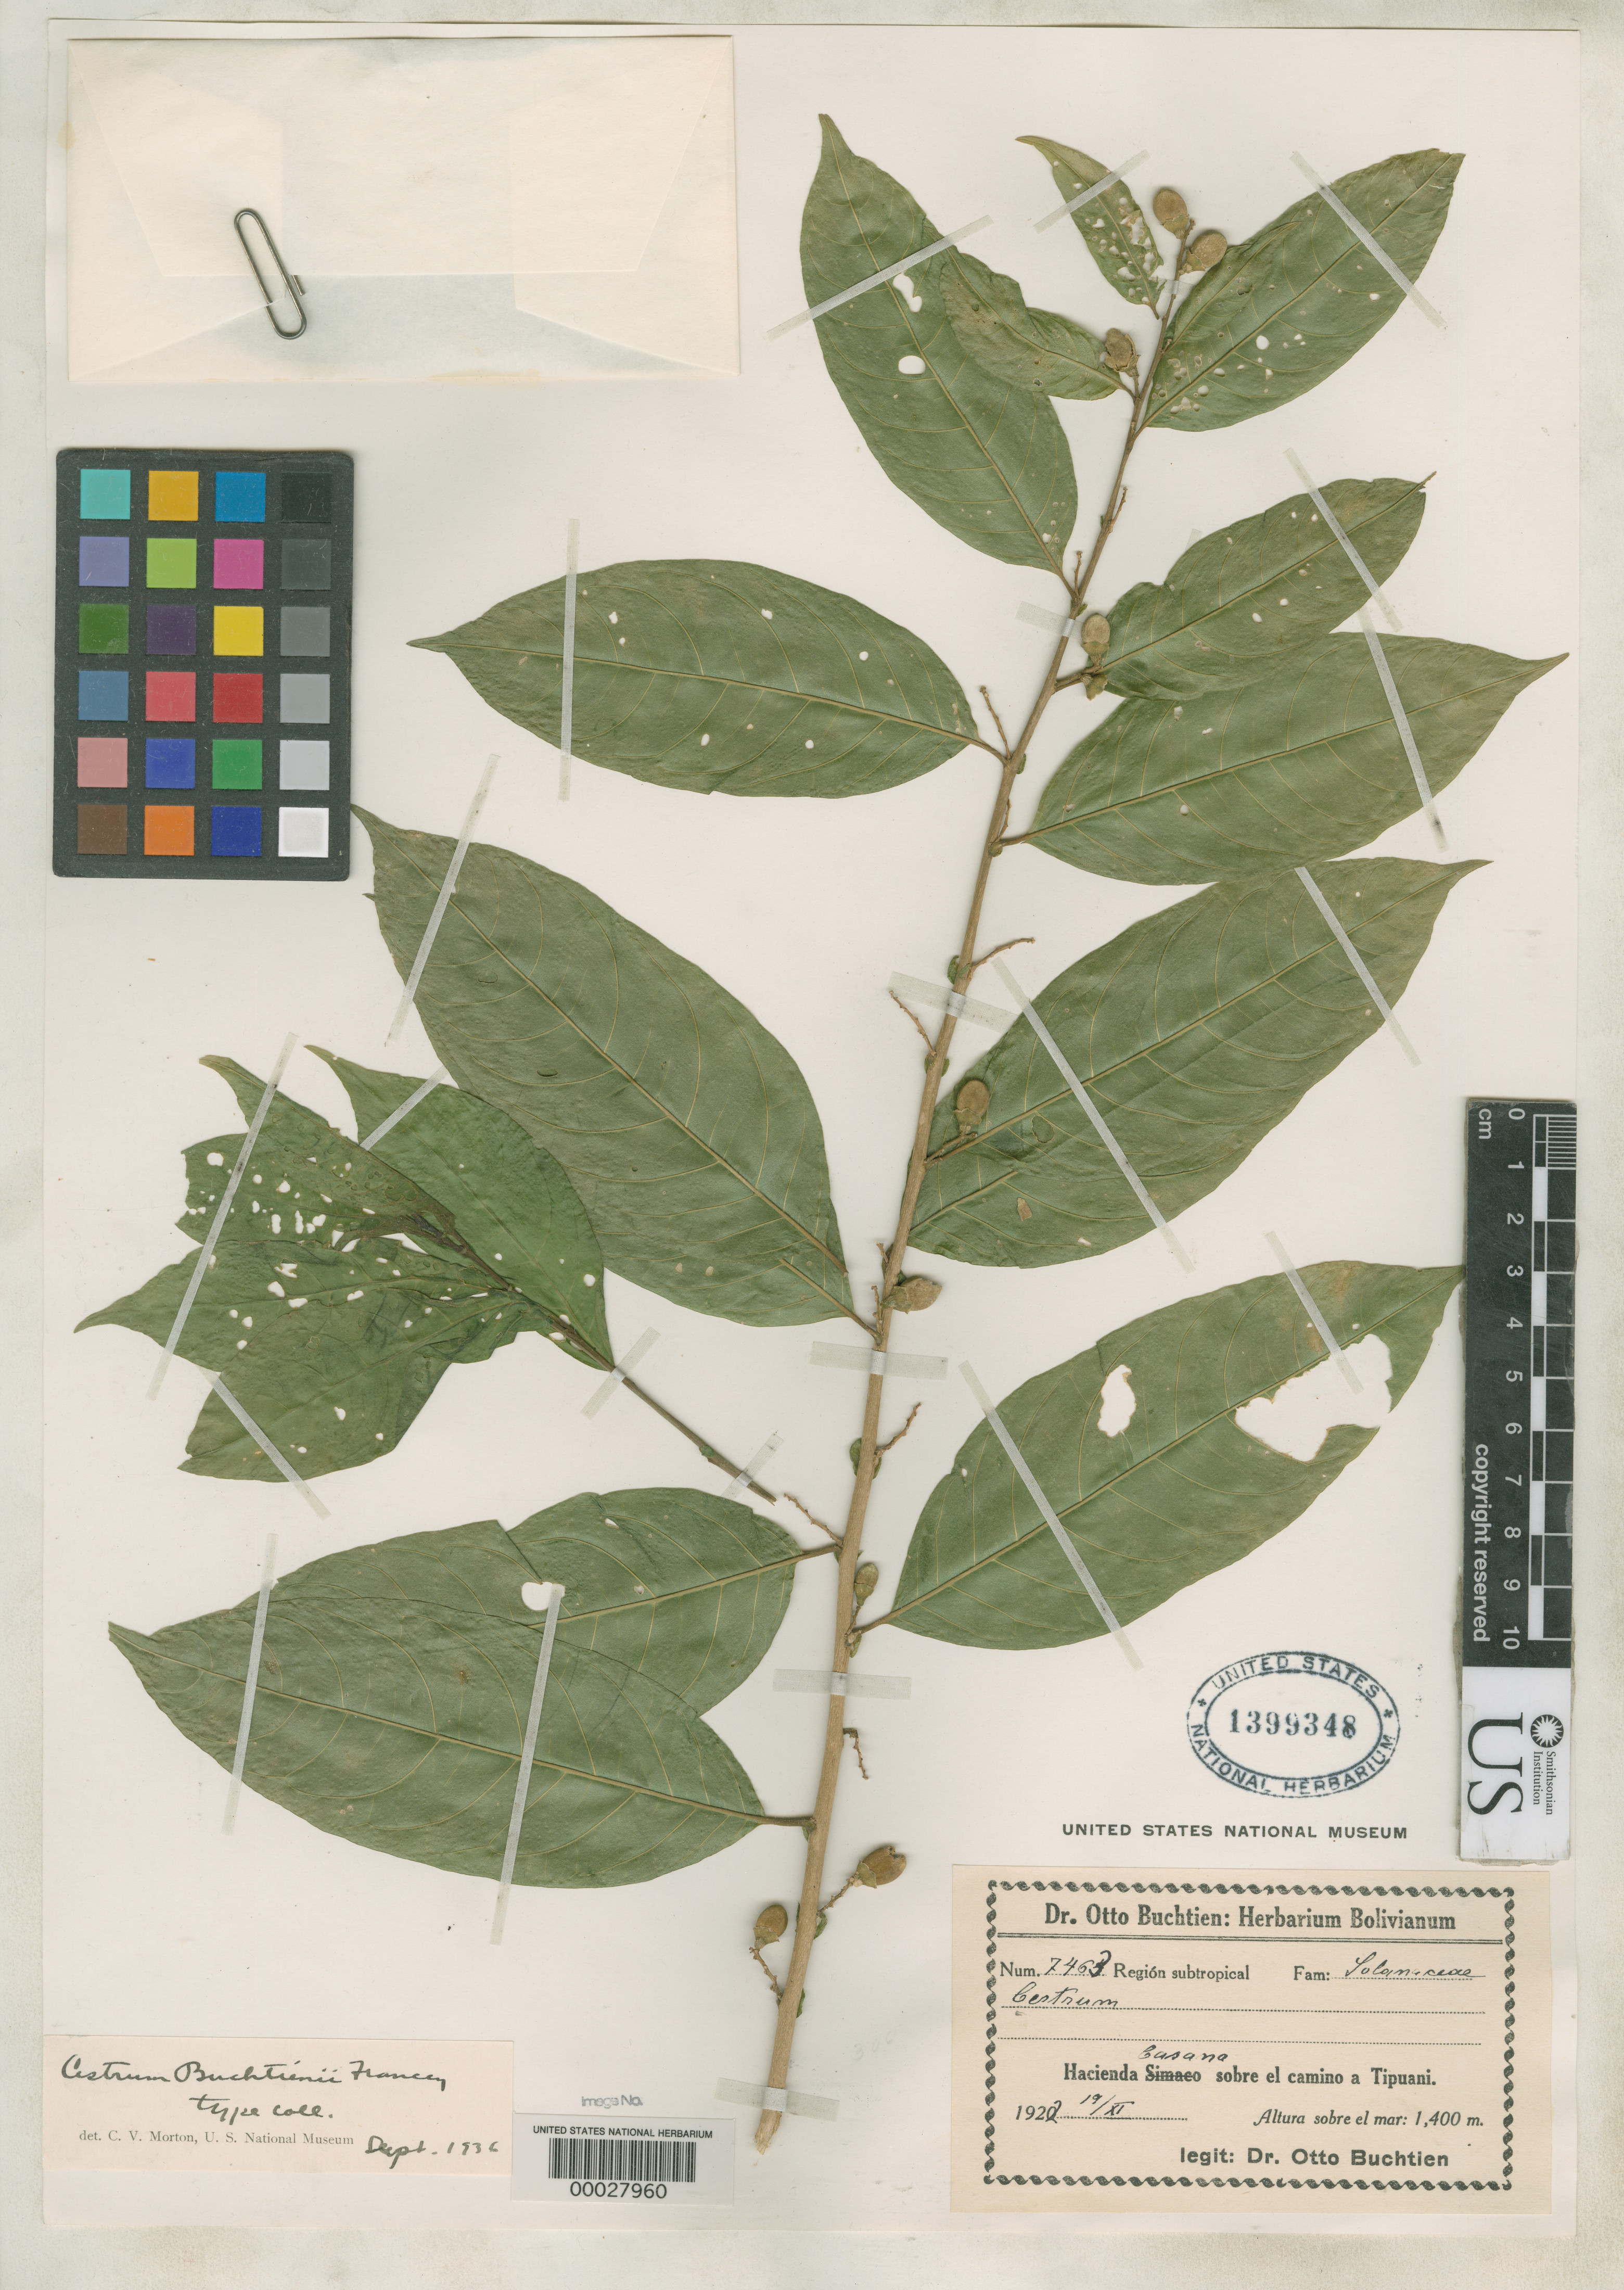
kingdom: Plantae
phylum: Tracheophyta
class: Magnoliopsida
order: Solanales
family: Solanaceae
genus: Cestrum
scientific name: Cestrum buchtienii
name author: Francey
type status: Isotype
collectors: O. Buchtien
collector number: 7463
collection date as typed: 19 Sep 1922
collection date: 1922-09-19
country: Bolivia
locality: Hacienda Carana sobre El Camino a Tipuani.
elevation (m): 1400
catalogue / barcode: US 1399348